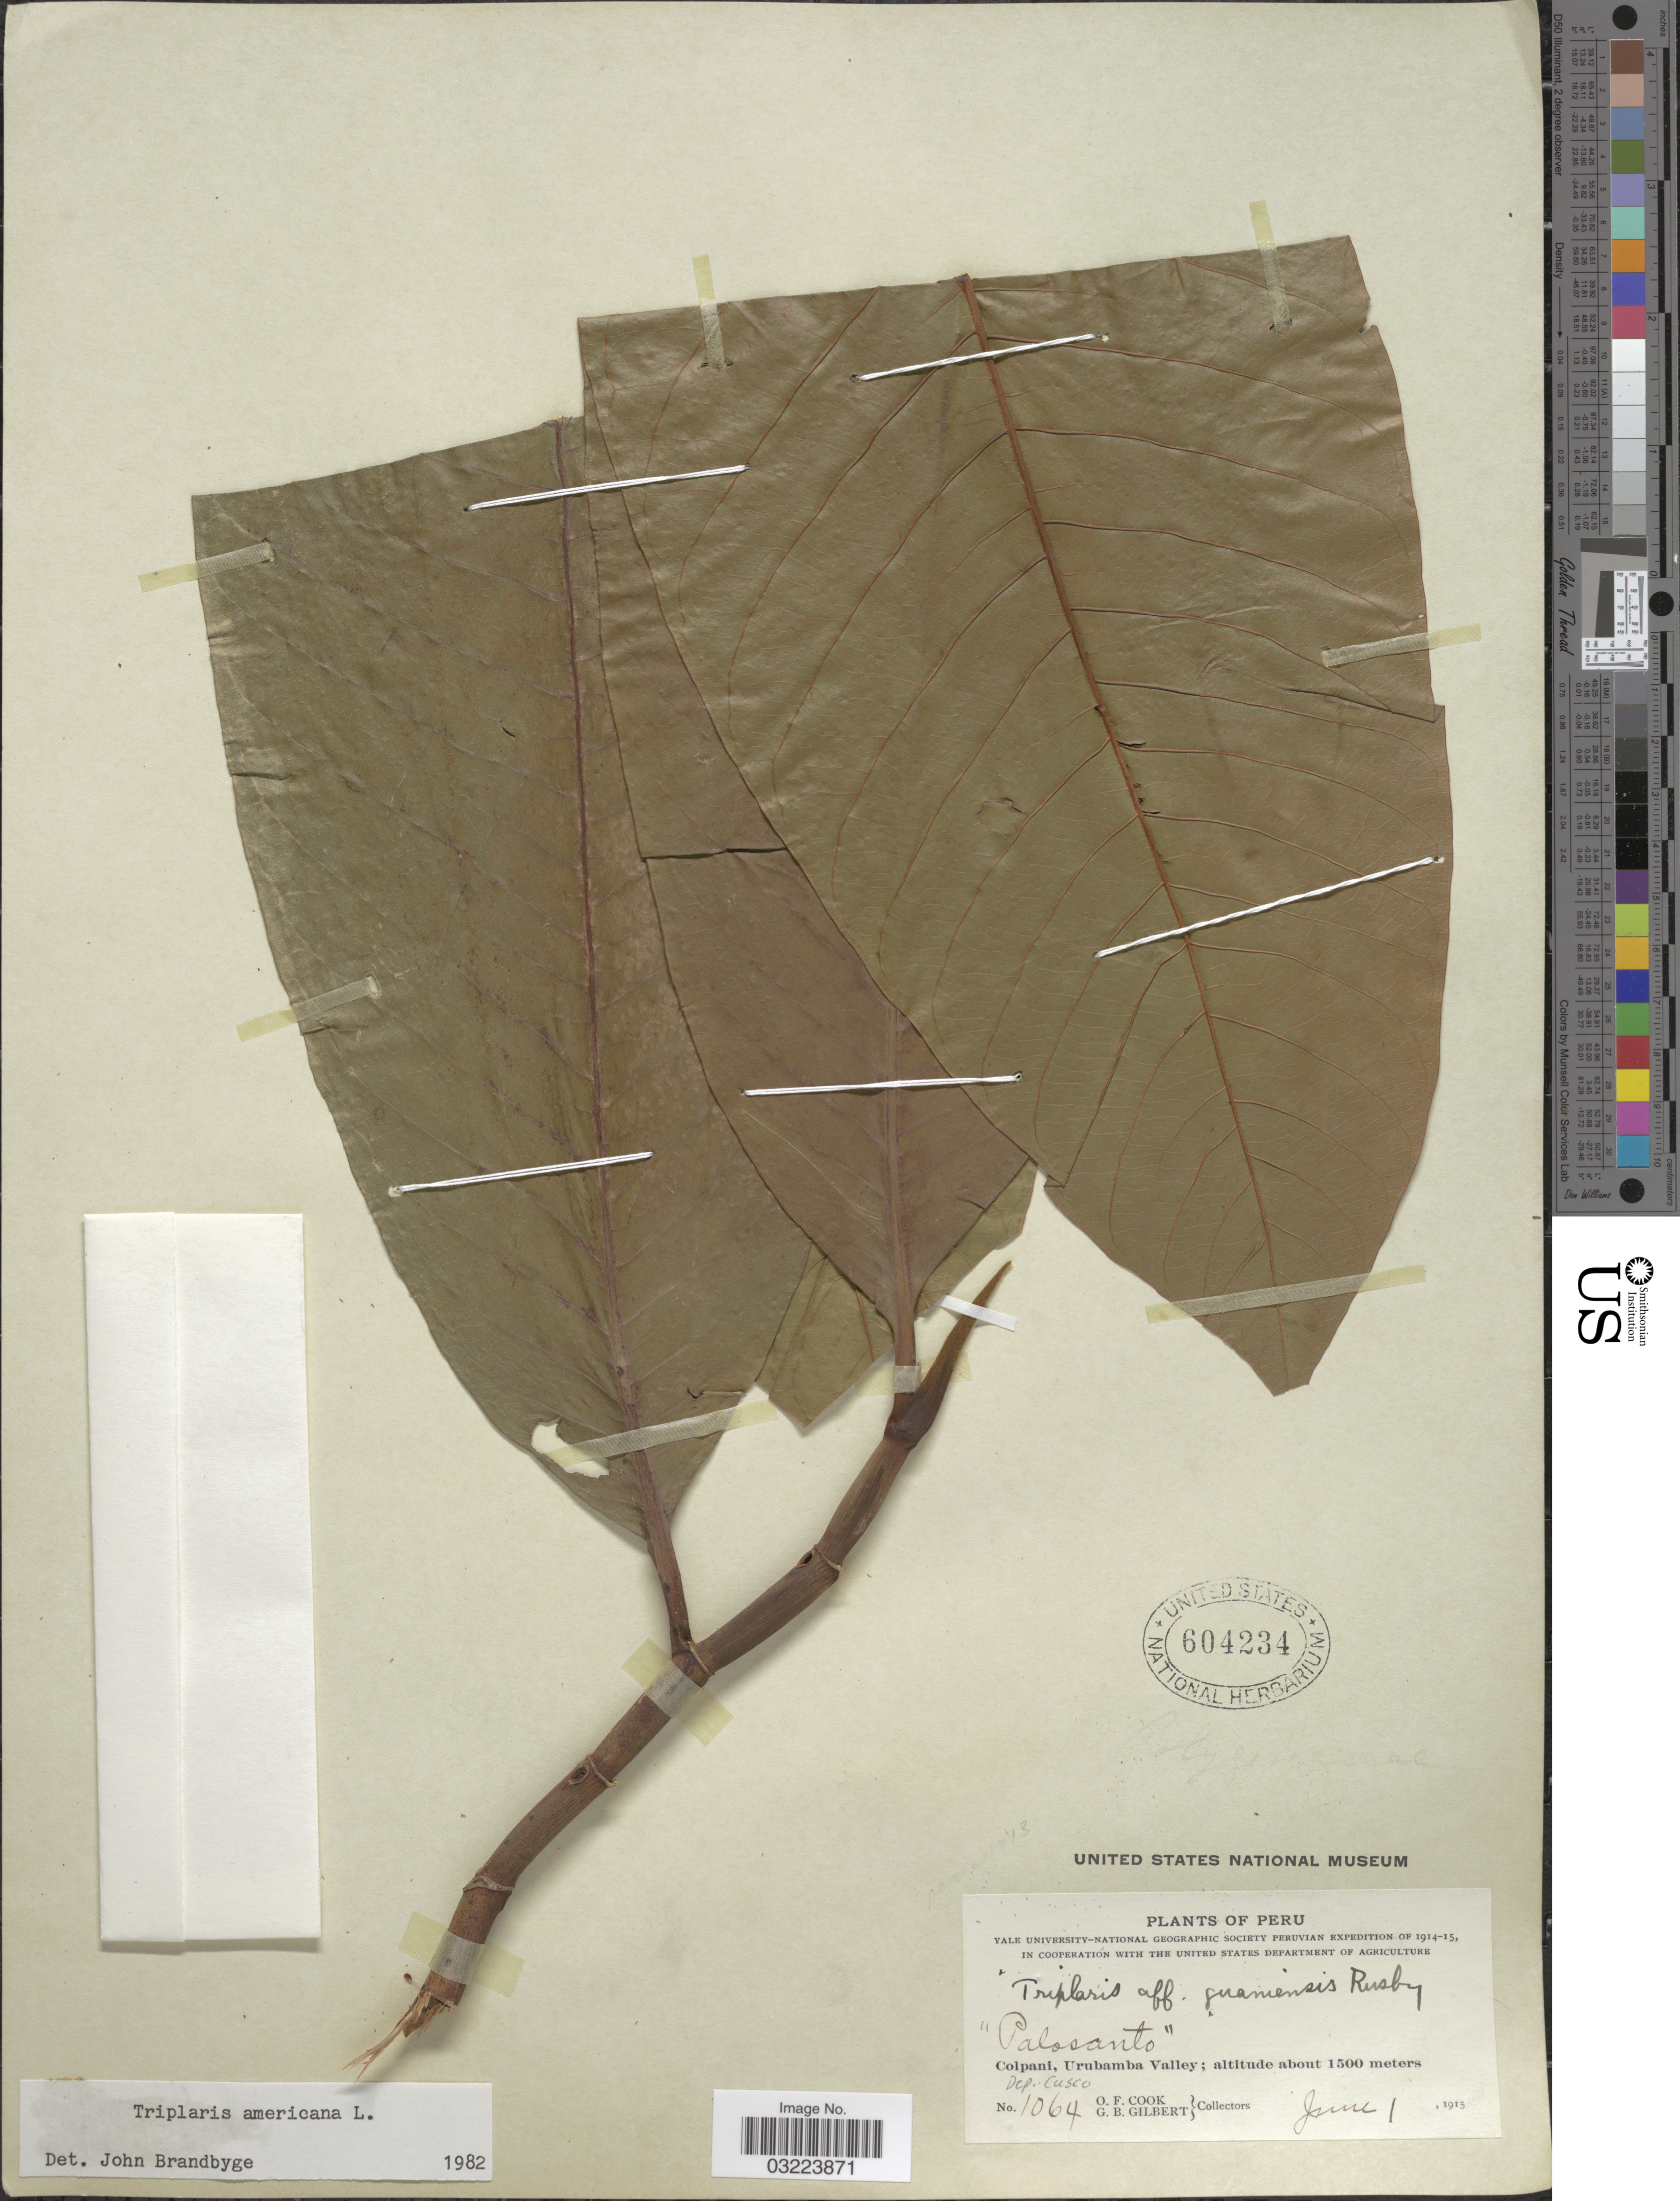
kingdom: Plantae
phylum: Tracheophyta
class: Magnoliopsida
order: Caryophyllales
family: Polygonaceae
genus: Triplaris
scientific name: Triplaris americana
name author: L.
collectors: O. F. Cook & G. B. Gilbert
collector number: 1064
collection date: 1915-06-01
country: Peru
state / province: Cusco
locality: Colpani, Urubamba Valley. Dep. Cusco.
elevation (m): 1500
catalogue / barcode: US 604234